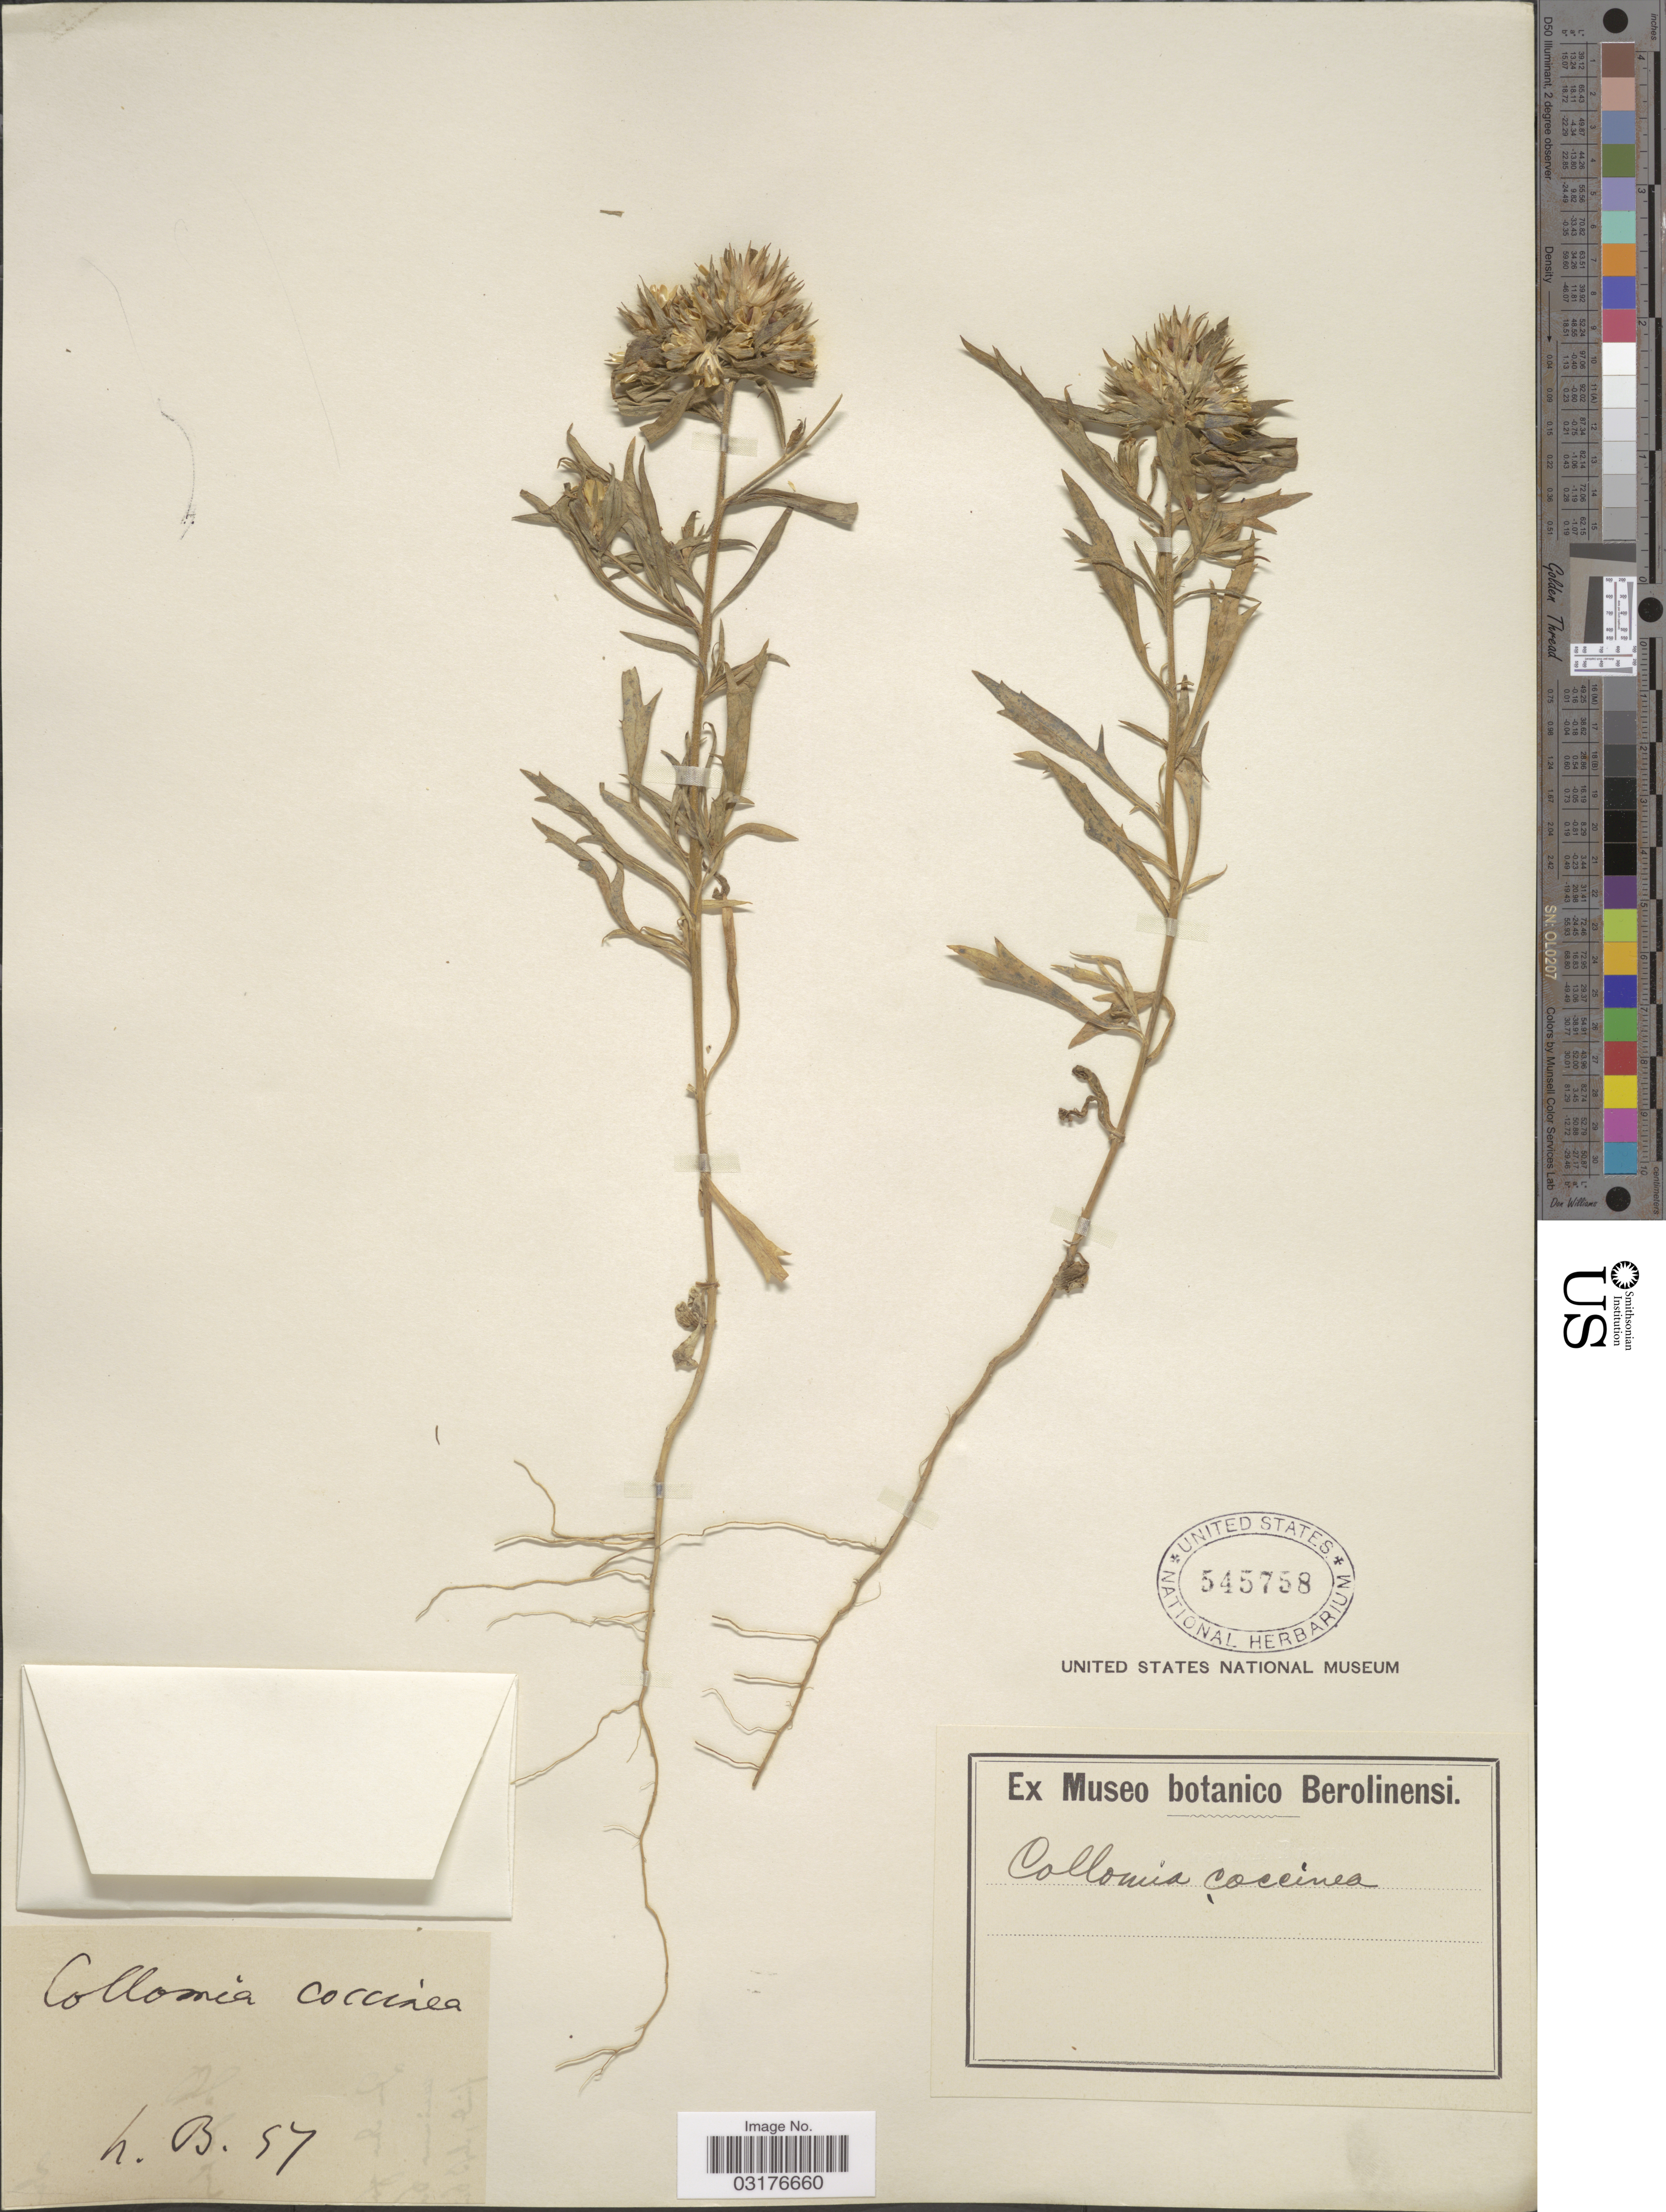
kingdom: Plantae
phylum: Tracheophyta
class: Magnoliopsida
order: Ericales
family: Polemoniaceae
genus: Collomia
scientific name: Collomia biflora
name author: (Ruiz & Pav.) Brand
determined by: Strong, Mark T., (BOT), Smithsonian Institution - National Museum of Natural History (UNITED STATES)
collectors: L. B.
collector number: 57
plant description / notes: Cultivated in Herb. Basel, Switzerland, 1837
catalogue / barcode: US 545758